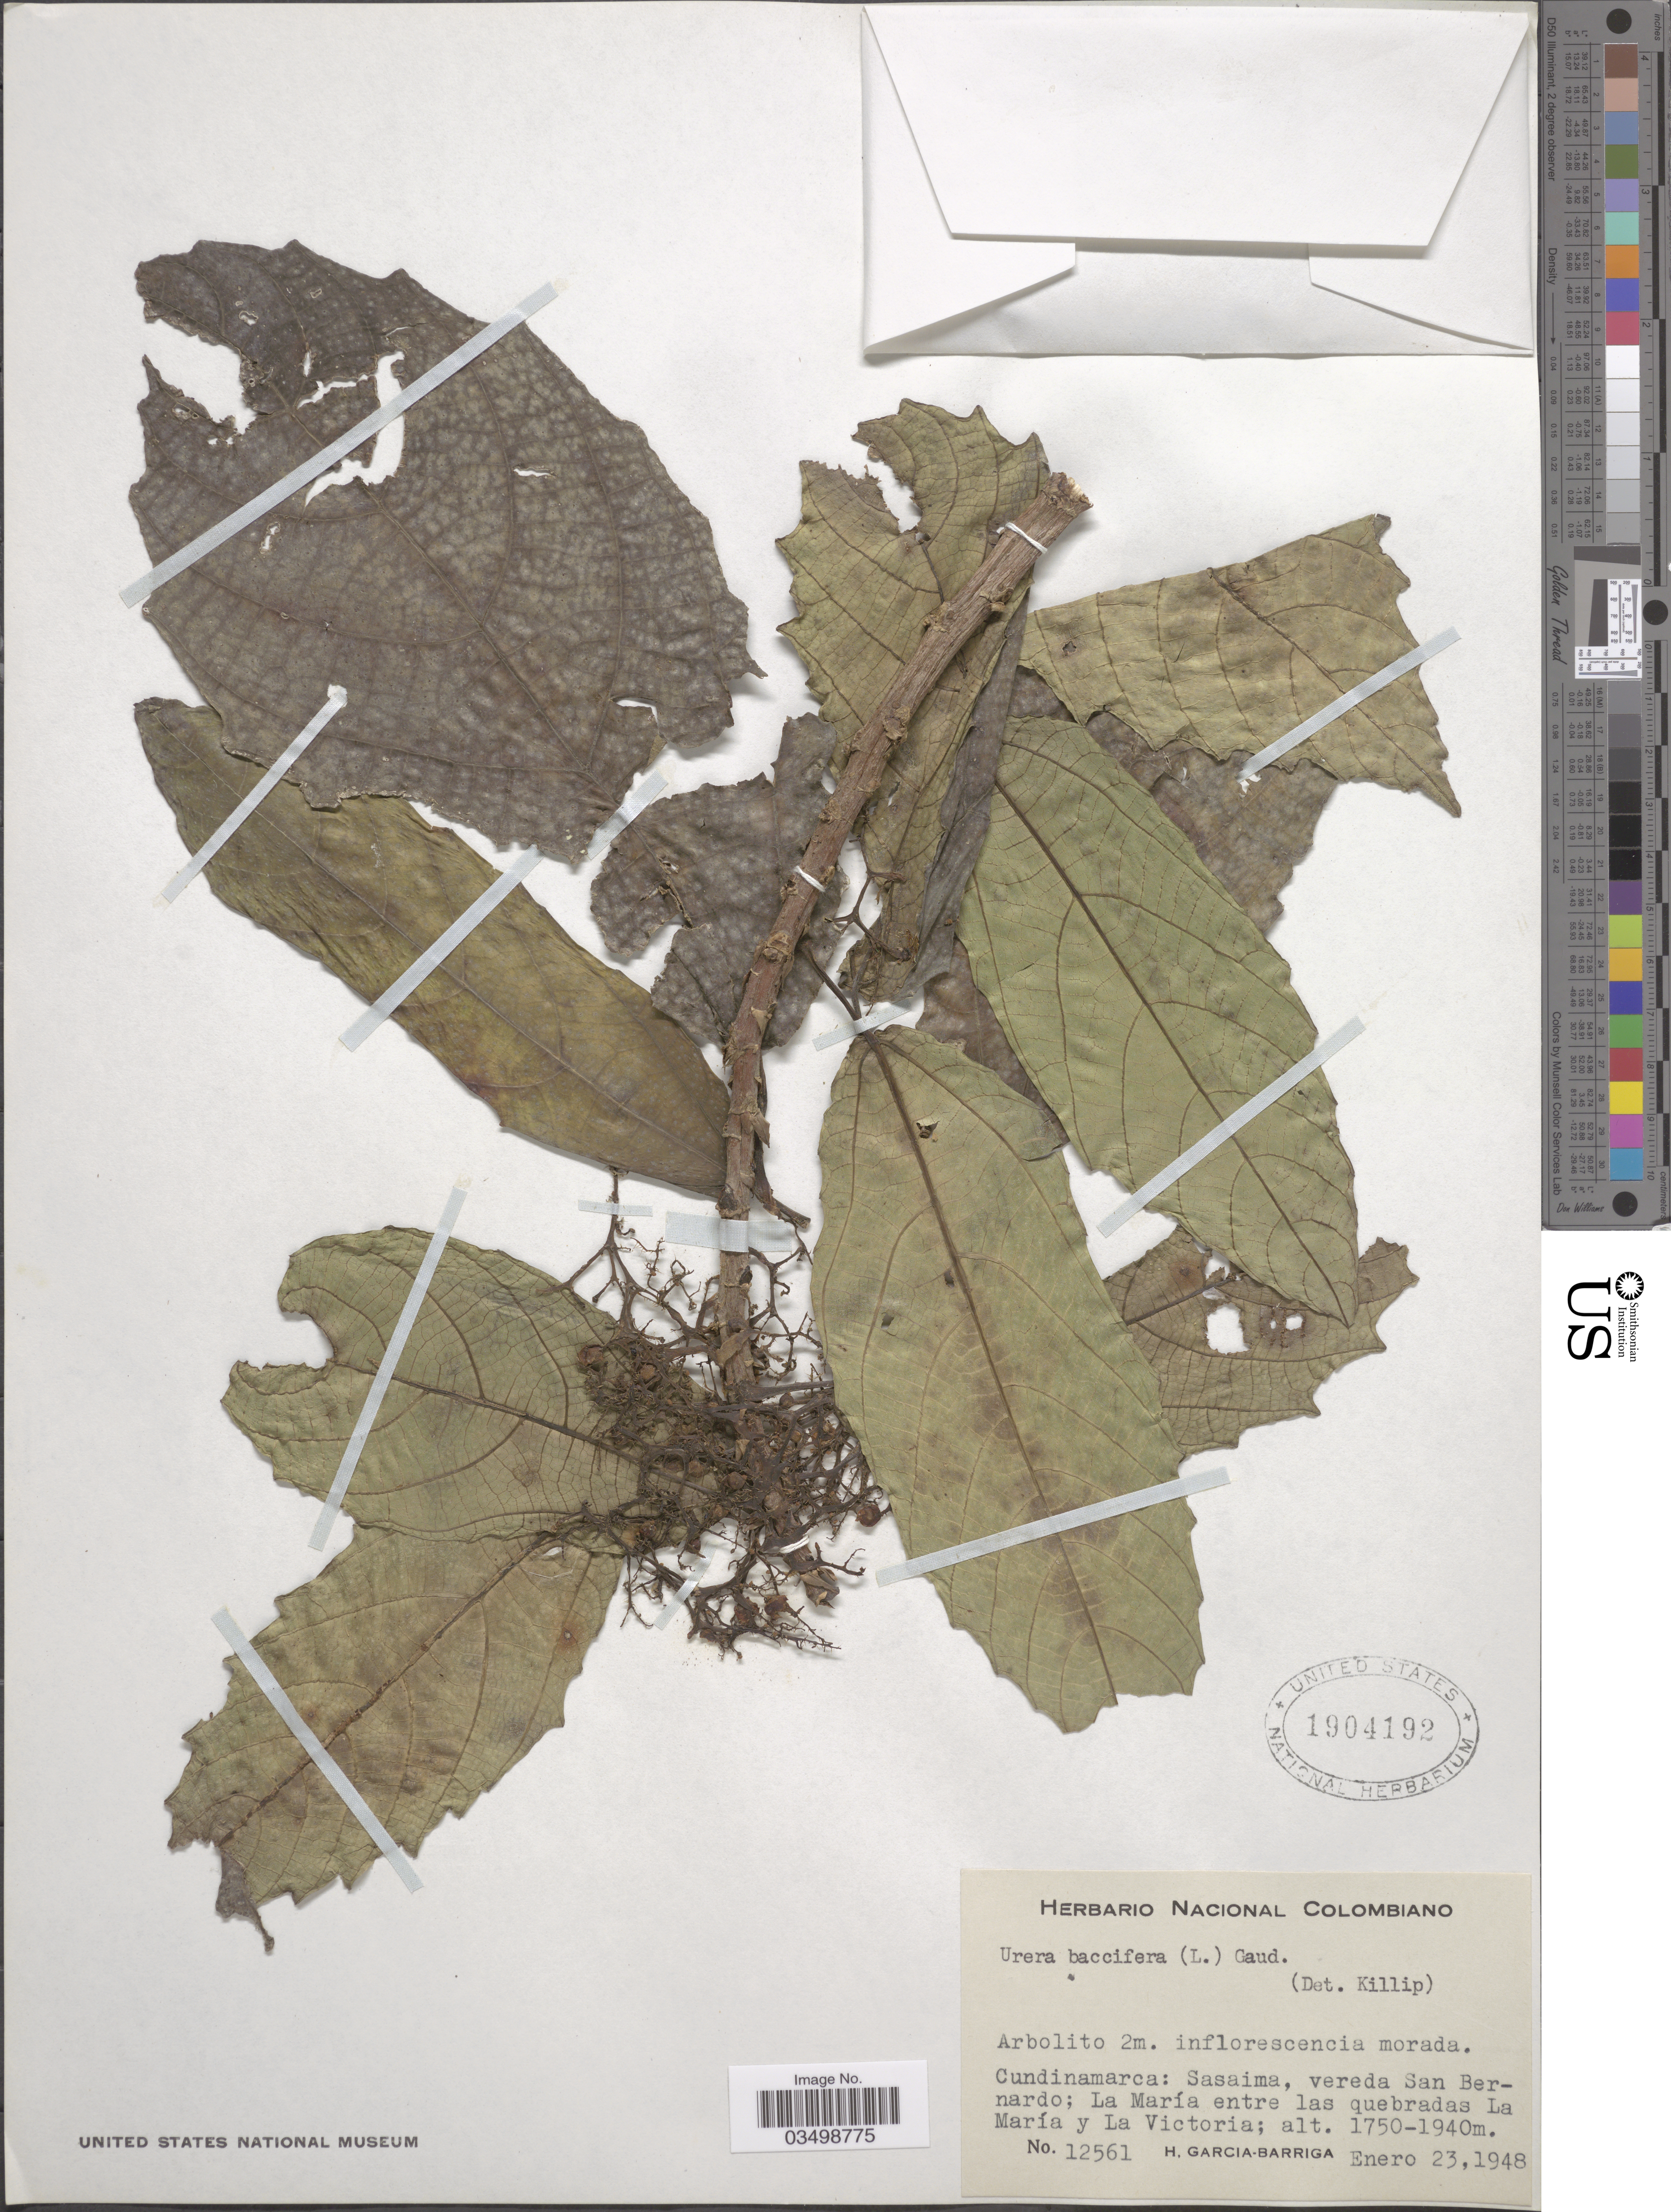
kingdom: Plantae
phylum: Tracheophyta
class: Magnoliopsida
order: Rosales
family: Urticaceae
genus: Urera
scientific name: Urera baccifera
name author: (L.) Gaudich. ex Wedd.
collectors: H. García Barriga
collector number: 12561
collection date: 1948-01-23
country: Colombia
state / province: Cundinamarca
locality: Sasaima, vereda San Bernardo; La María entre las quebradas La María y La Victoria.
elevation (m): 1750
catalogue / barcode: US 1904192